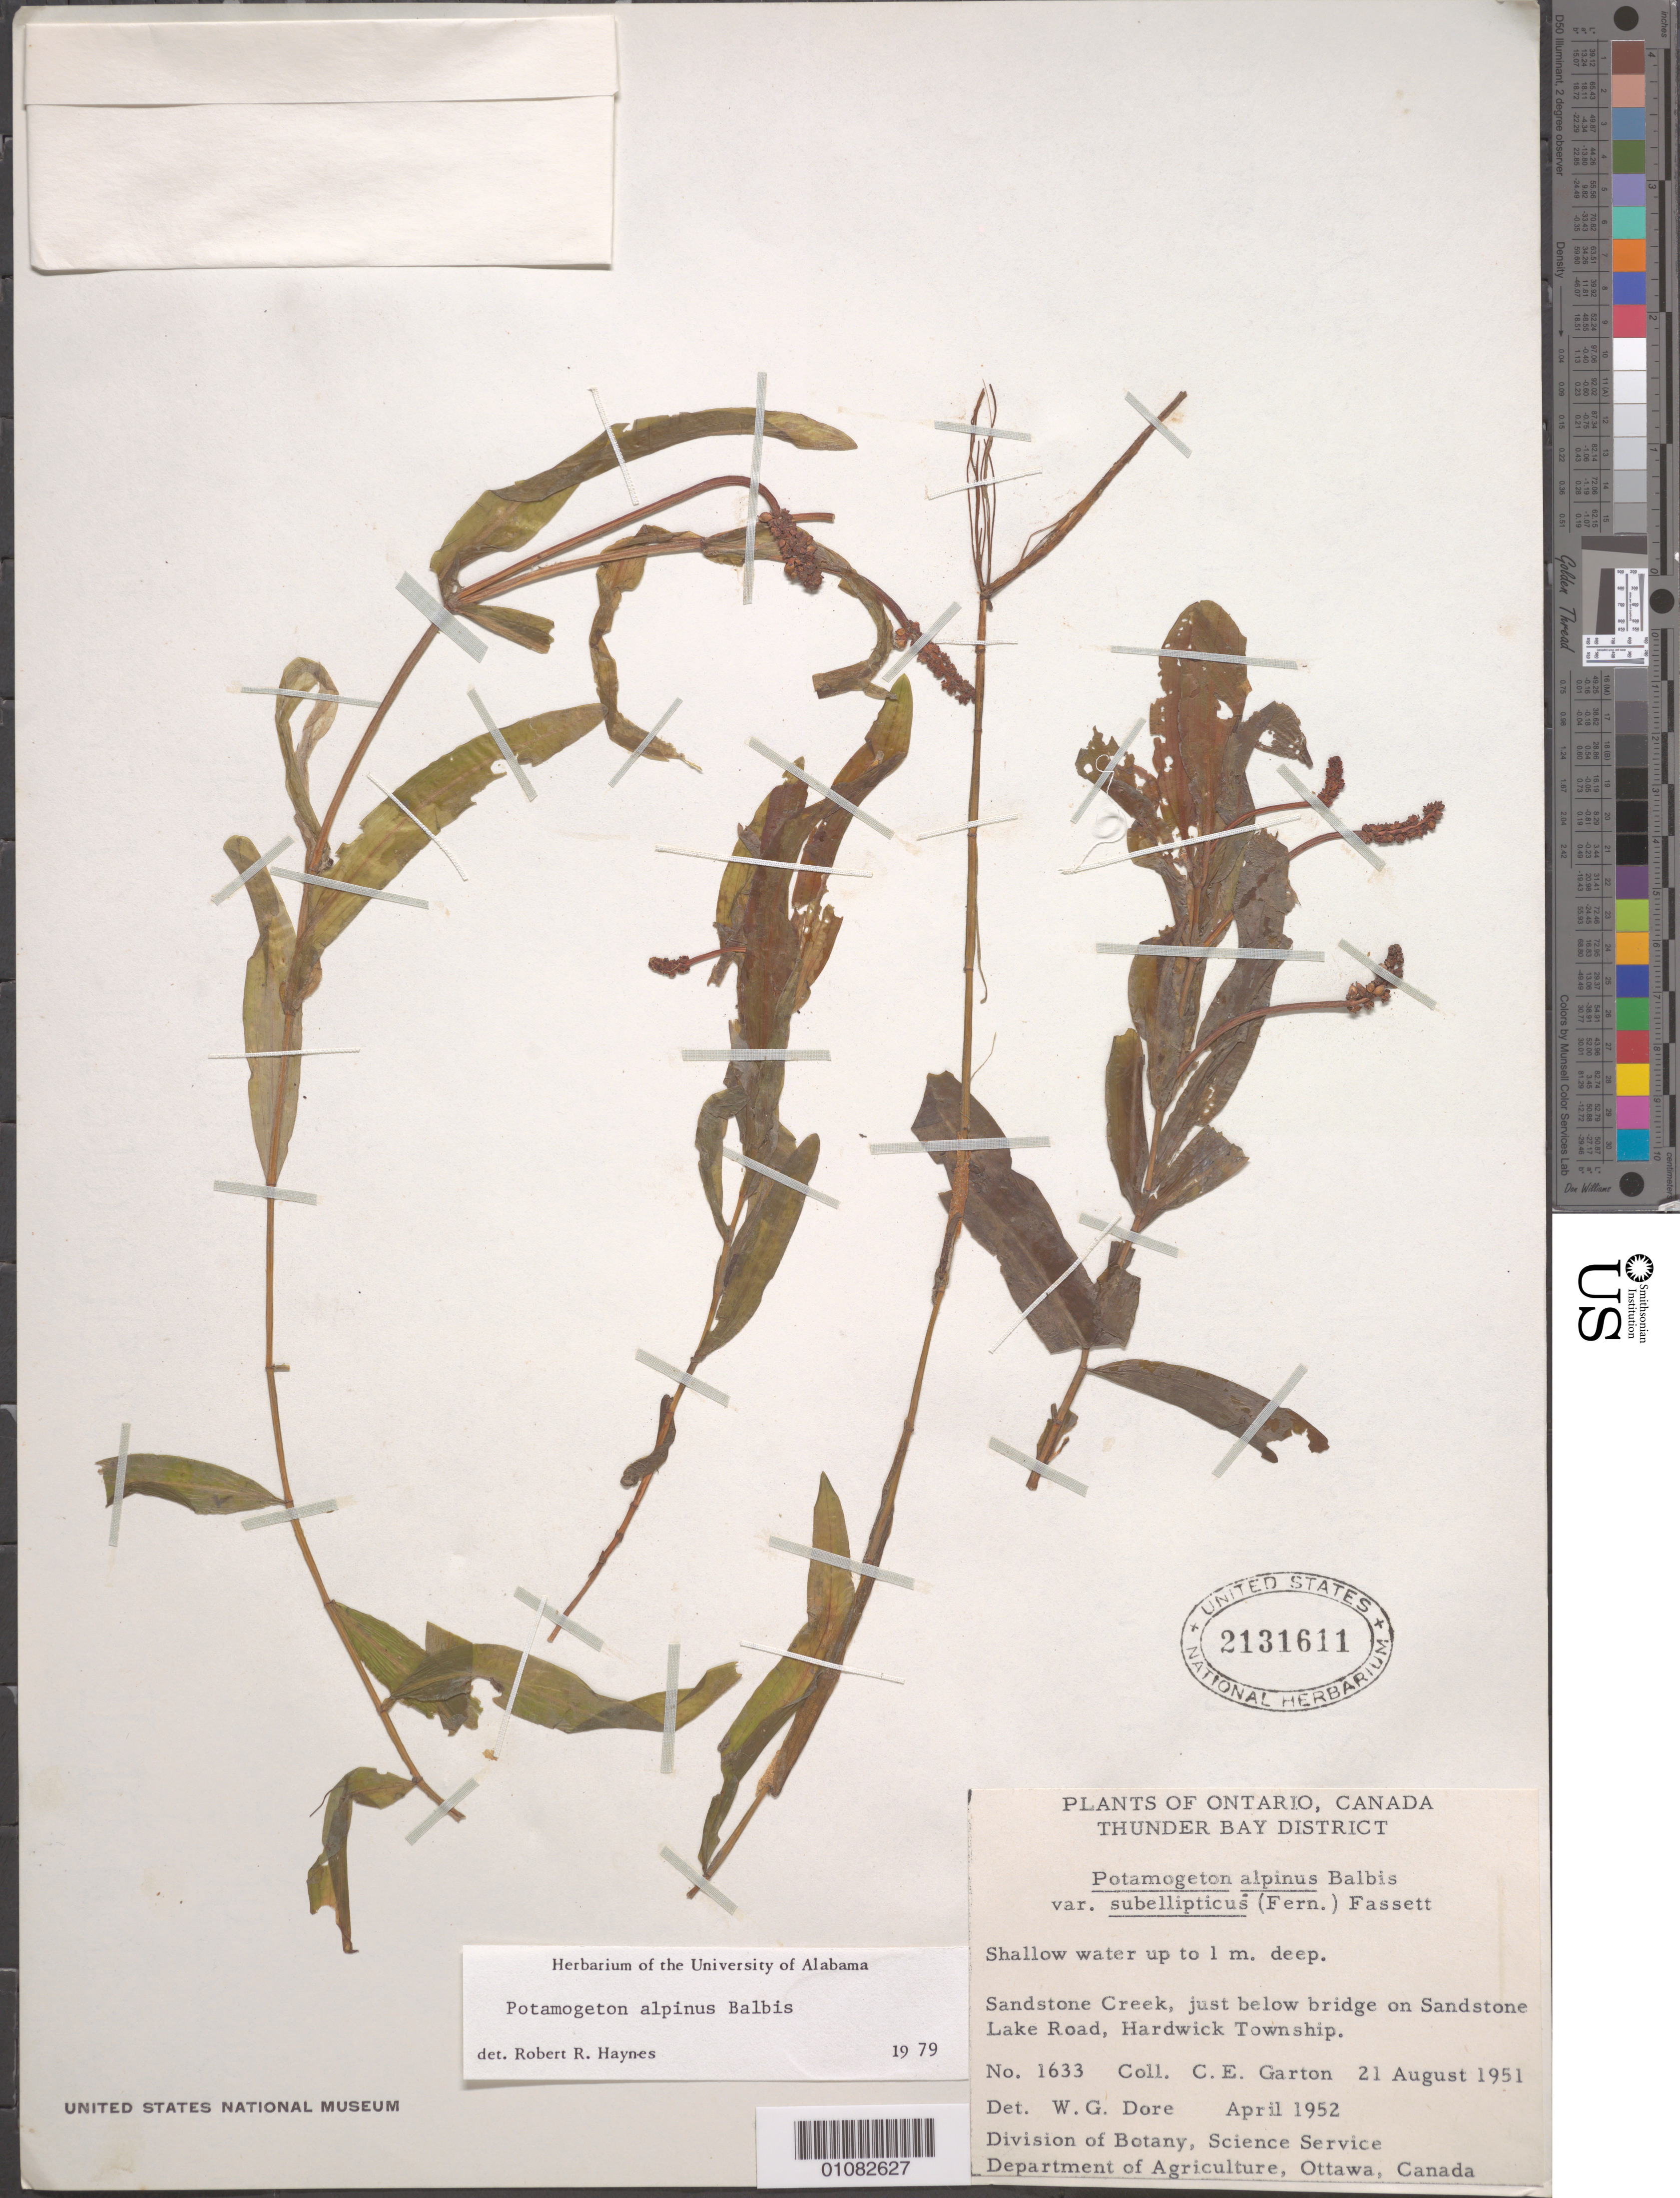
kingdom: Plantae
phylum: Tracheophyta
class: Liliopsida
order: Alismatales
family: Potamogetonaceae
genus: Potamogeton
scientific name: Potamogeton alpinus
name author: Balb.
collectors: C. E. Garton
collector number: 1633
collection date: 1951-08-21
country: Canada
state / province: Ontario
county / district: Thunder Bay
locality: Sandstone Creek, just below bridge on Sandstone Lake Road, Hardwick Township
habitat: Shallow water up to 1 m. deep.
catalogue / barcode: US 2131611